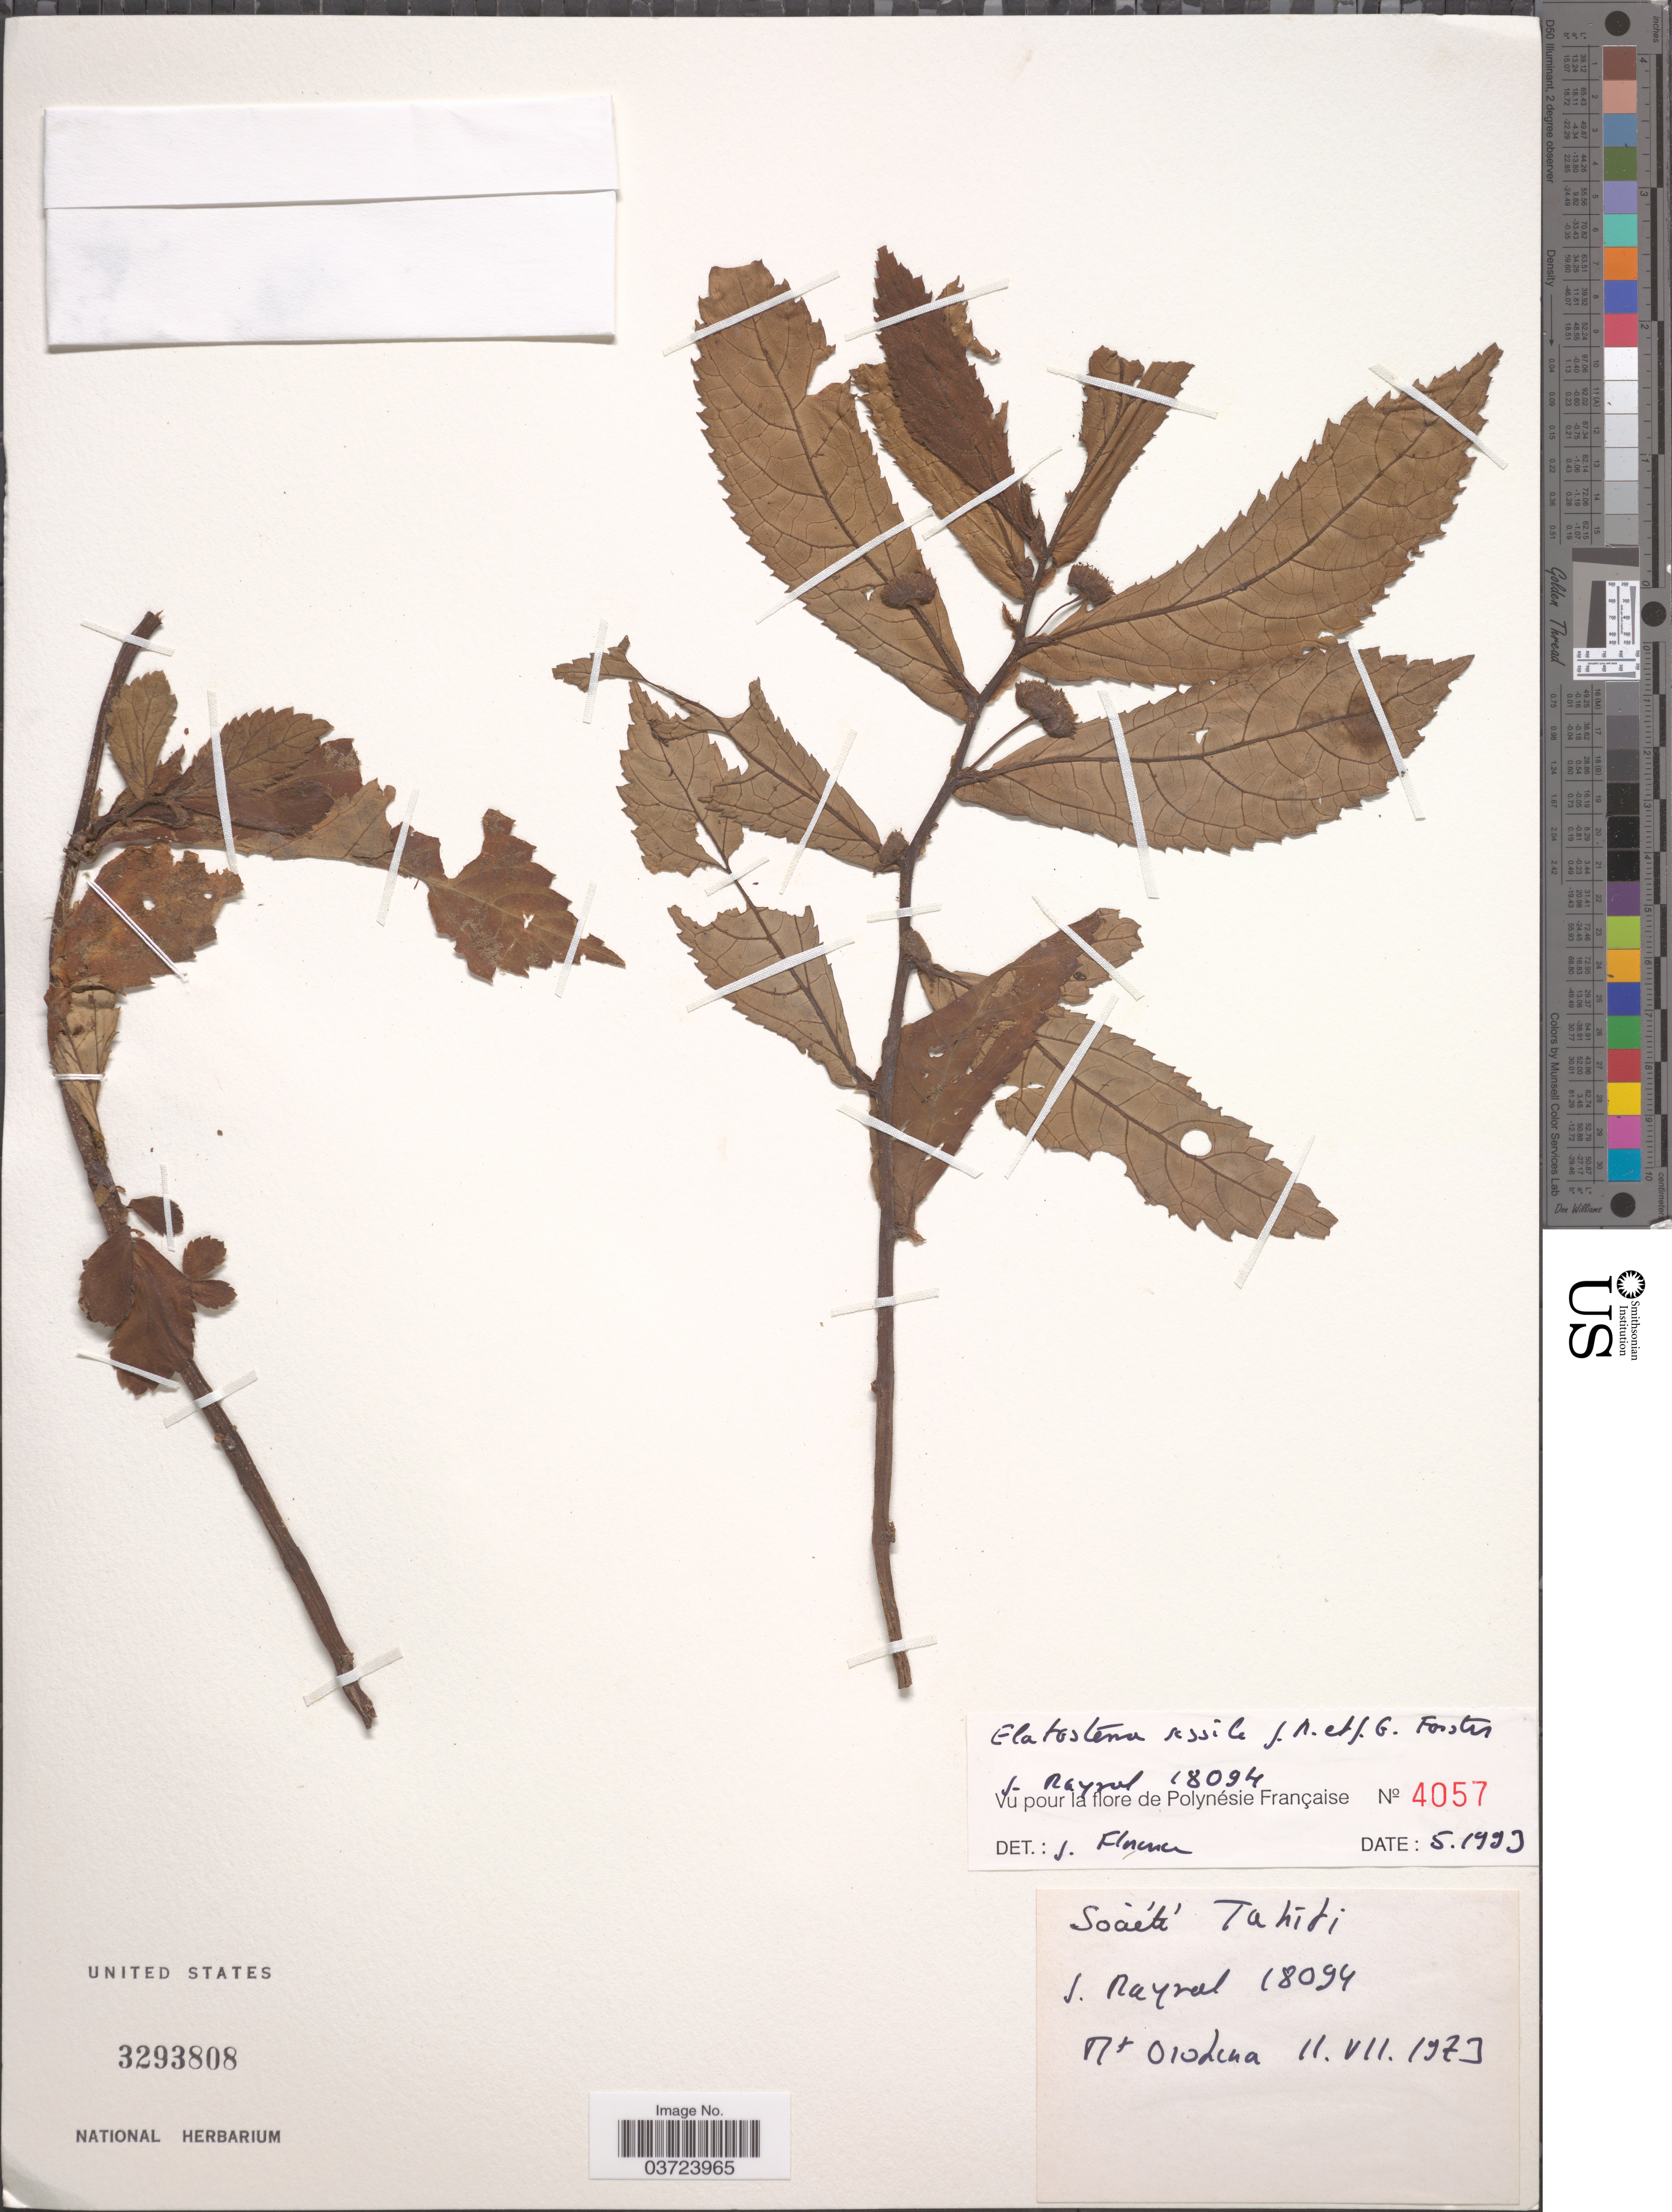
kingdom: Plantae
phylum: Tracheophyta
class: Magnoliopsida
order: Rosales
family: Urticaceae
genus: Elatostema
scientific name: Elatostema sessile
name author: J.R. Forst. & G. Forst.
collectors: J. Raynal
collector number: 18094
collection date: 1973-07-11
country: French Polynesia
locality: Societe. Tahiti. Mt. Orohina.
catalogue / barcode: US 3293808